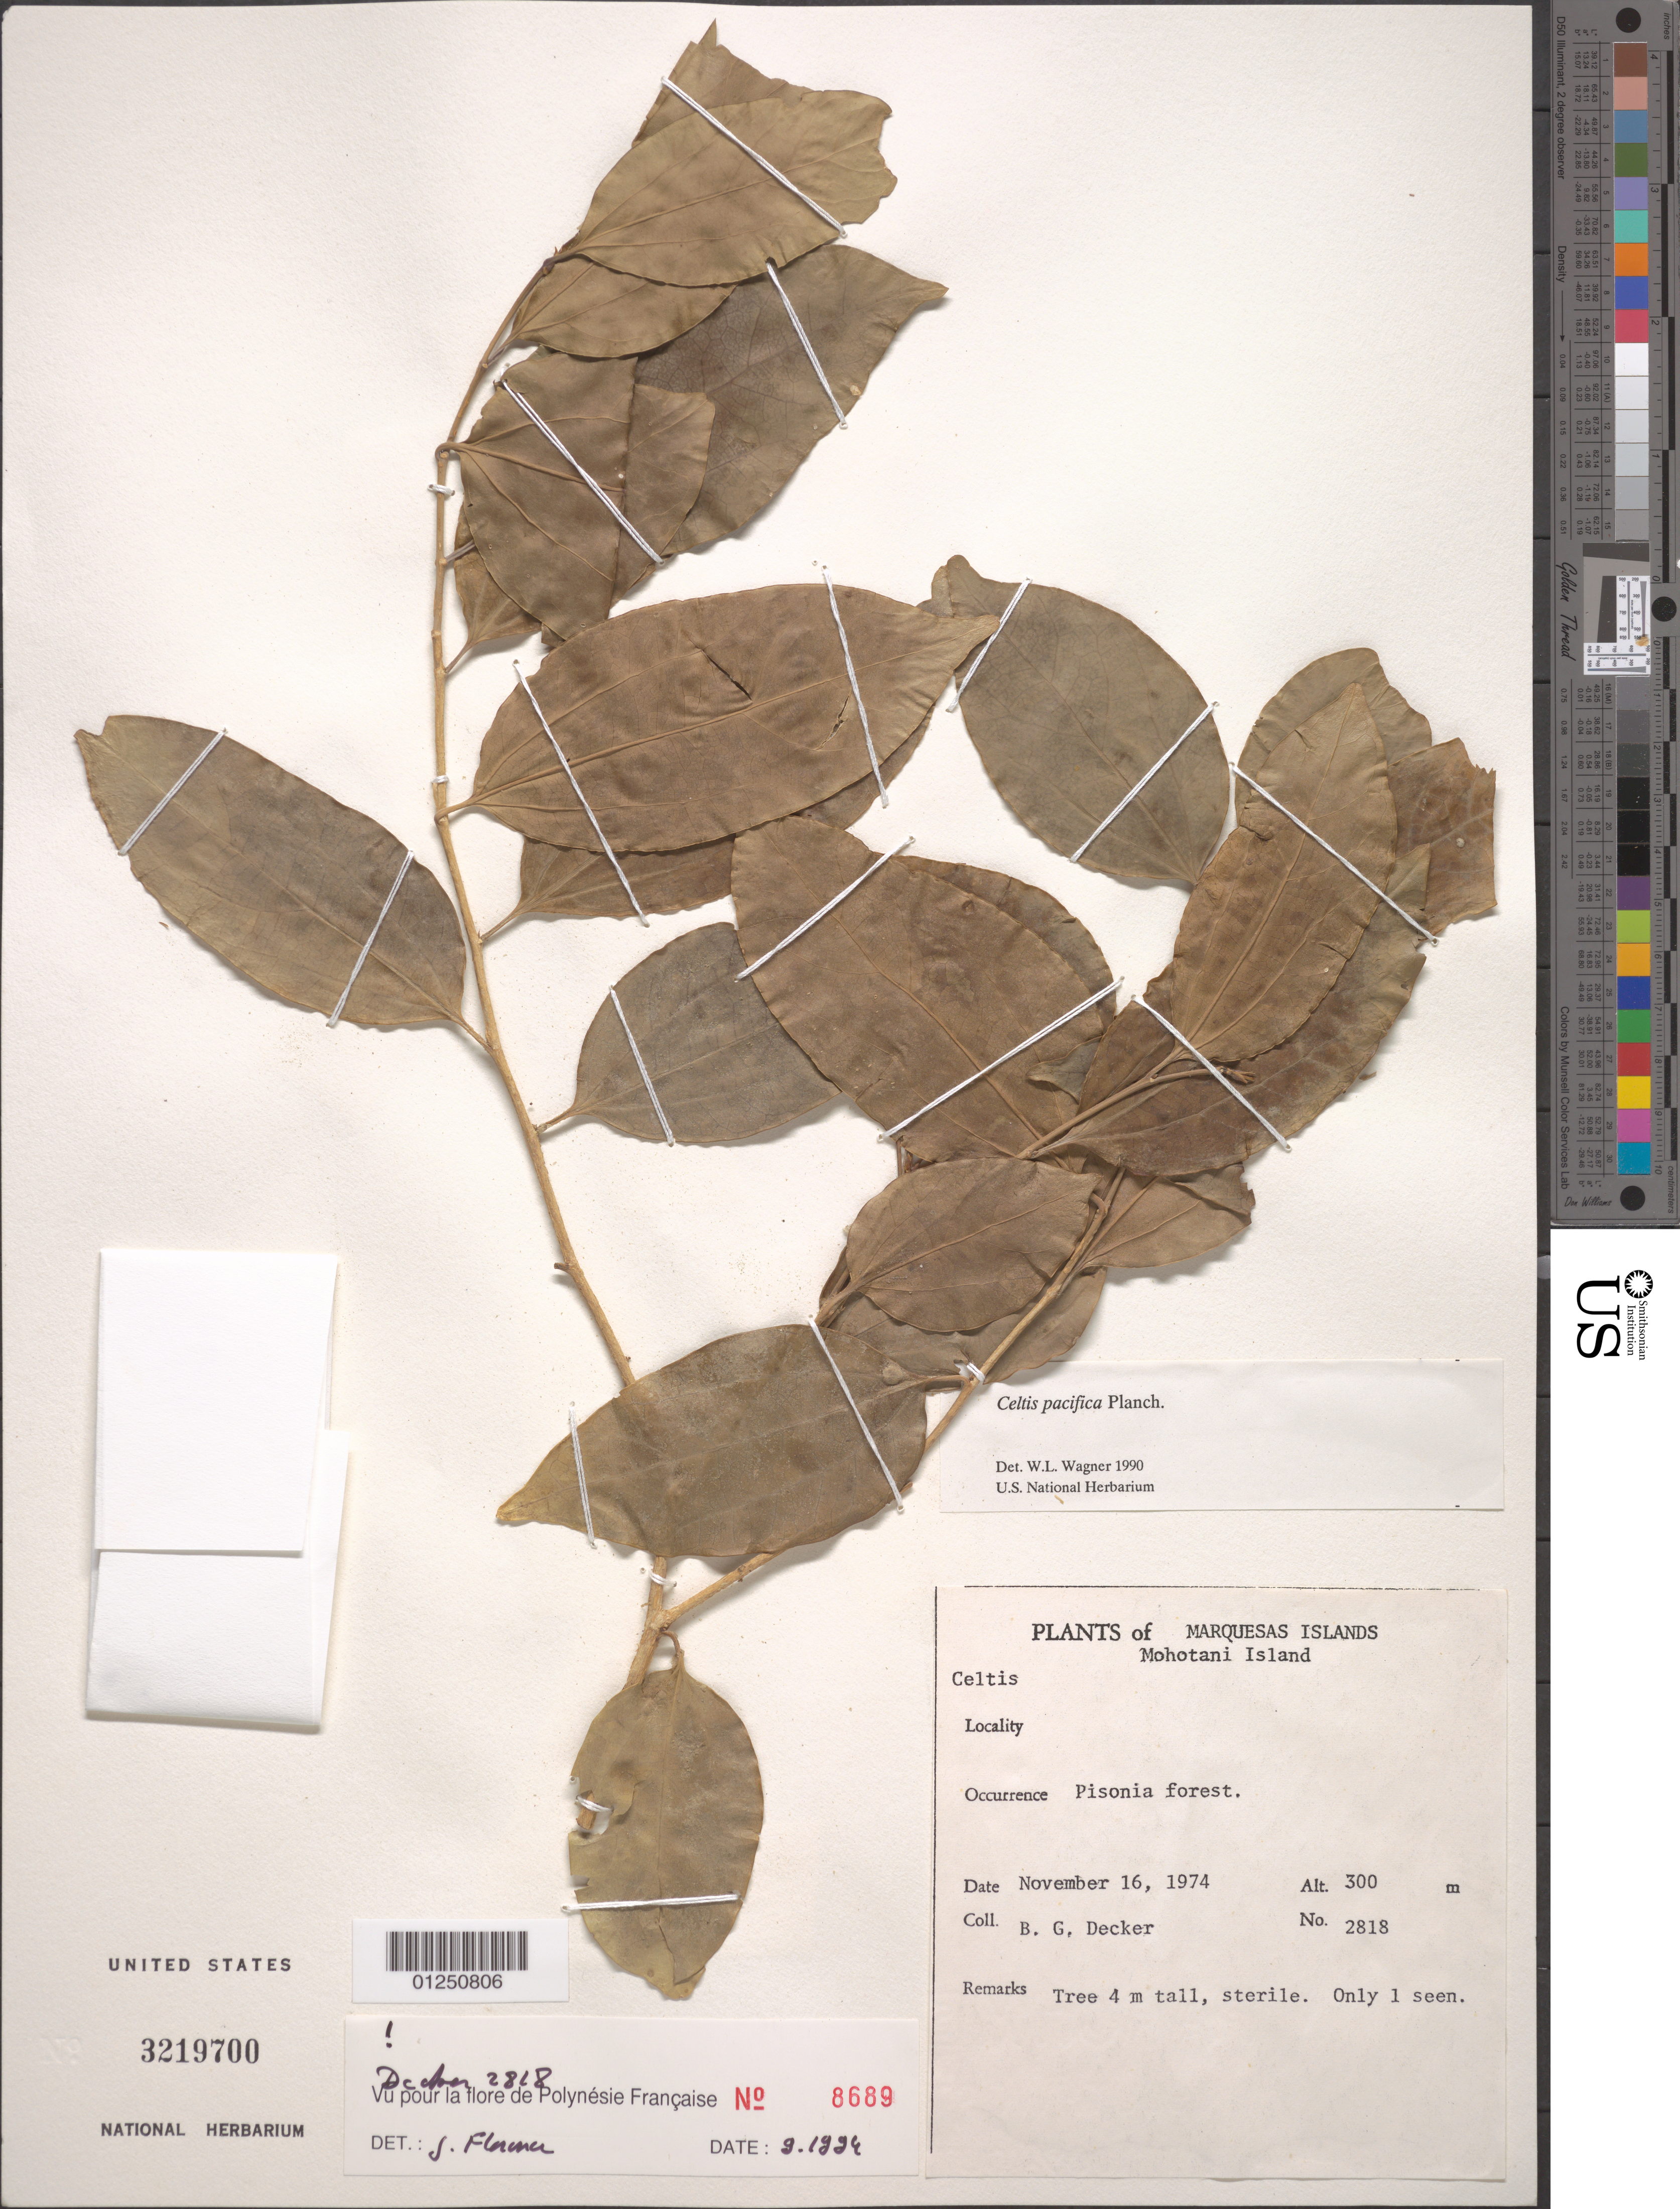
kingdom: Plantae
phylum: Tracheophyta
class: Magnoliopsida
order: Rosales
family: Cannabaceae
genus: Celtis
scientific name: Celtis pacifica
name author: Planch.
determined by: Wagner, W. L., (BOT), Smithsonian Institution - National Museum of Natural History (UNITED STATES)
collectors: B. G. Decker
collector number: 2818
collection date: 1974-11-16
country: French Polynesia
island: Mohotani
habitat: Pisonia forest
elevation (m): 300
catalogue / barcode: US 3219700